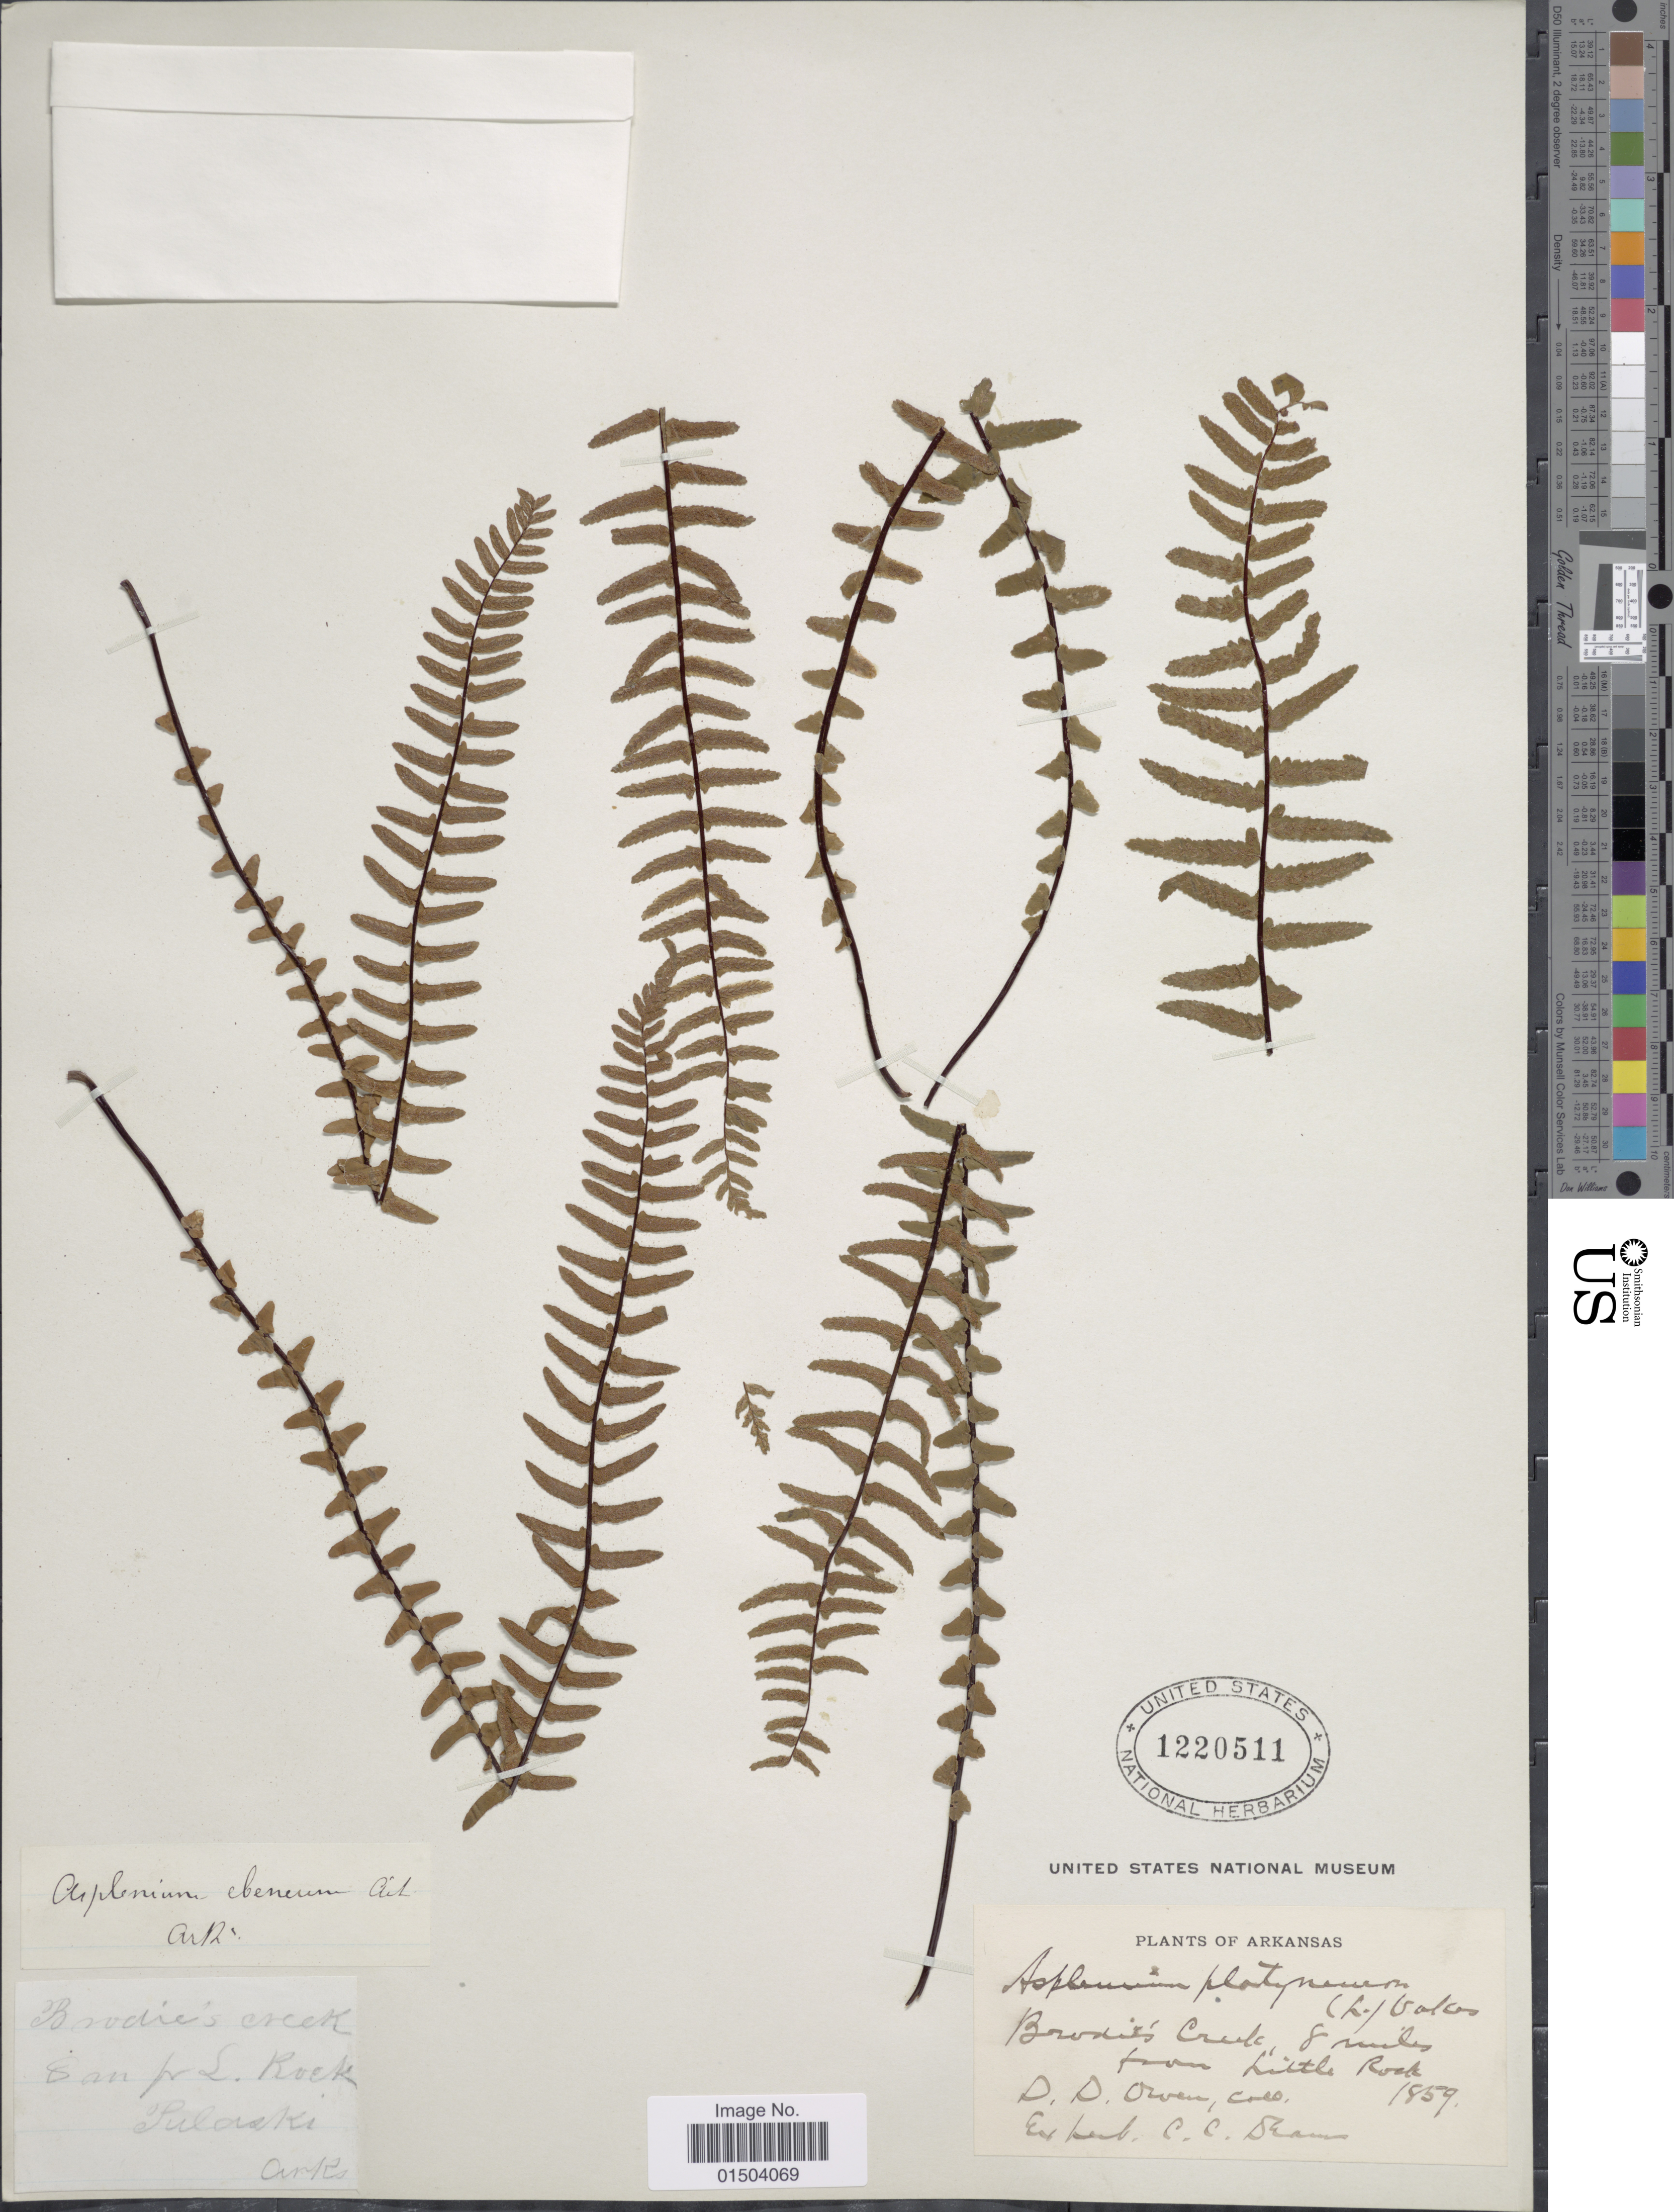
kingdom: Plantae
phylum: Tracheophyta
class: Polypodiopsida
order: Polypodiales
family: Aspleniaceae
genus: Asplenium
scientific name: Asplenium platyneuron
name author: (L.) Britton, Stearns & Poggenb.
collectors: D. Owen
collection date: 1859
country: United States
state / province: Arkansas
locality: Brodie's Creek, 8 miles from Little Rock.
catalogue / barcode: US 1220511